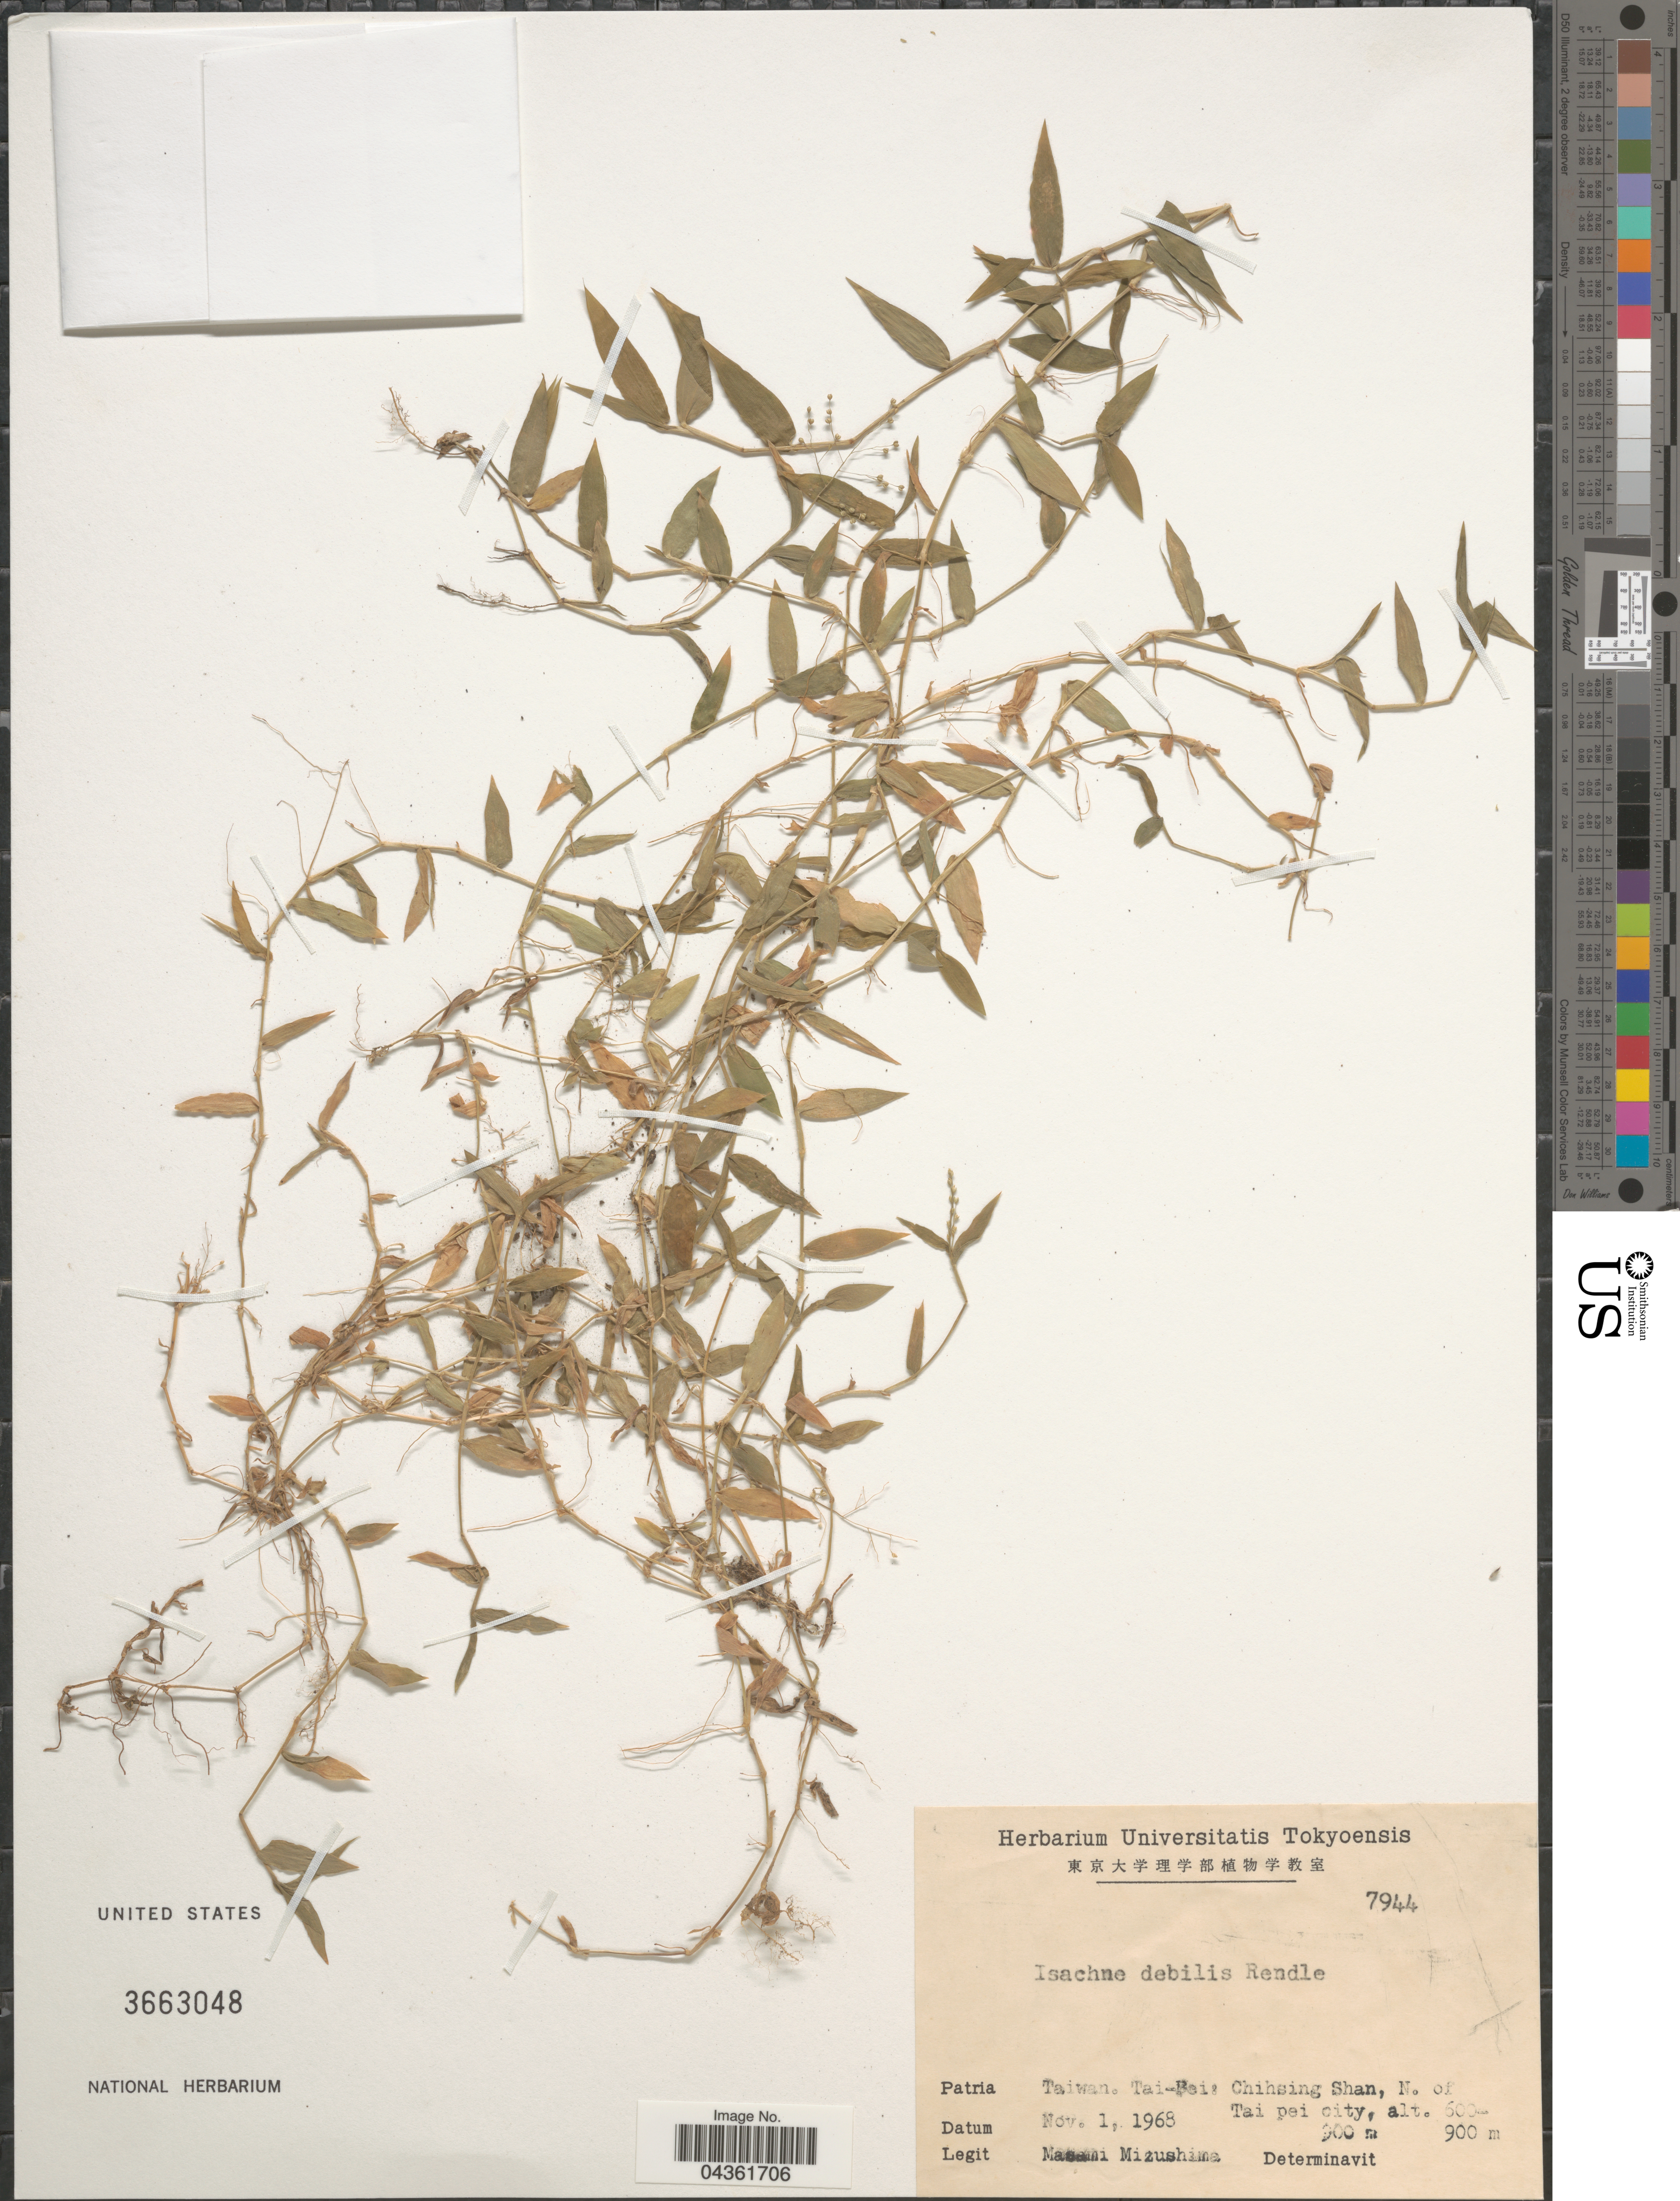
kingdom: Plantae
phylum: Tracheophyta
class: Liliopsida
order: Poales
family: Poaceae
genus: Isachne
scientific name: Isachne myosotis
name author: Nees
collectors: M. Mizushima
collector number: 7944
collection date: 1968-11-01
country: Taiwan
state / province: Taipei City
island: Taiwan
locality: Patria Taiwan. Tai-Pei, Chihsing Shan, N. of Tai pei city.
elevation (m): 600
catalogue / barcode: US 3663048